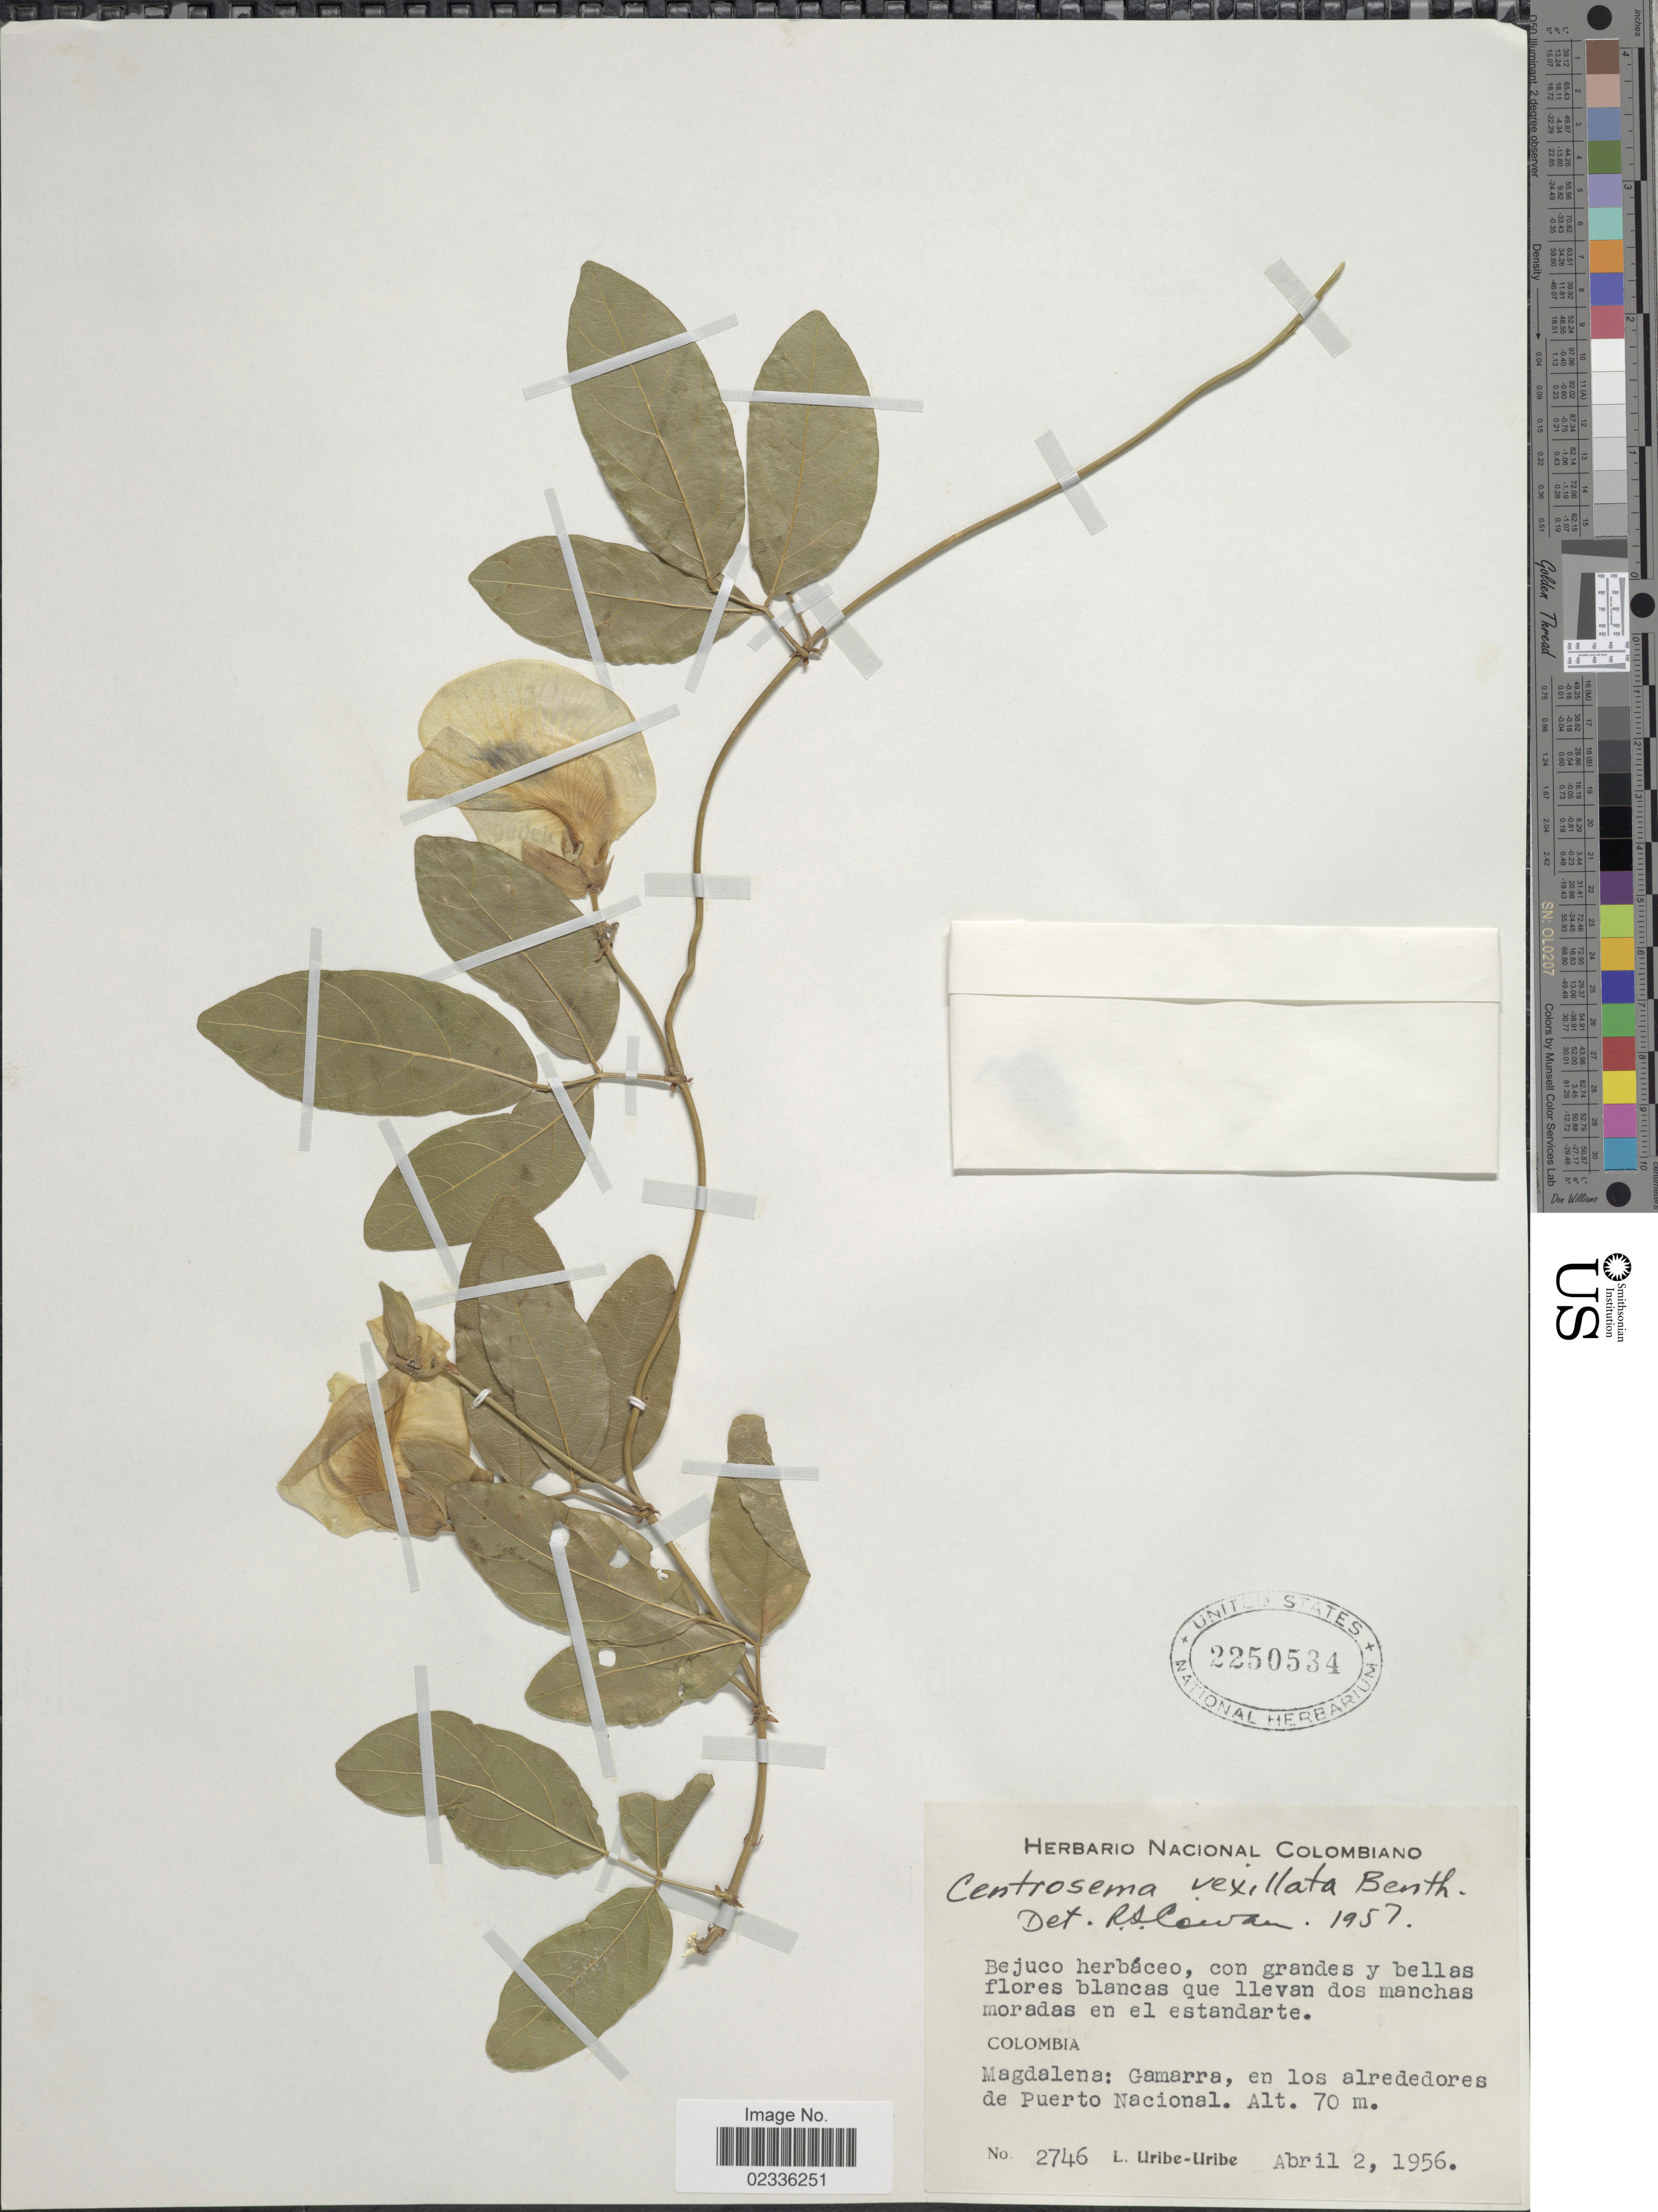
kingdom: Plantae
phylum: Tracheophyta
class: Magnoliopsida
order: Fabales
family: Fabaceae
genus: Centrosema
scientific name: Centrosema vexillatum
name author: Benth.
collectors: L. Uribe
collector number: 2746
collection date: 1956-04-02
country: Colombia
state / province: Magdalena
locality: Magdalena: Gamarra, en los alrededores de Puerto Nacional.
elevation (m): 70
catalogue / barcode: US 2250534